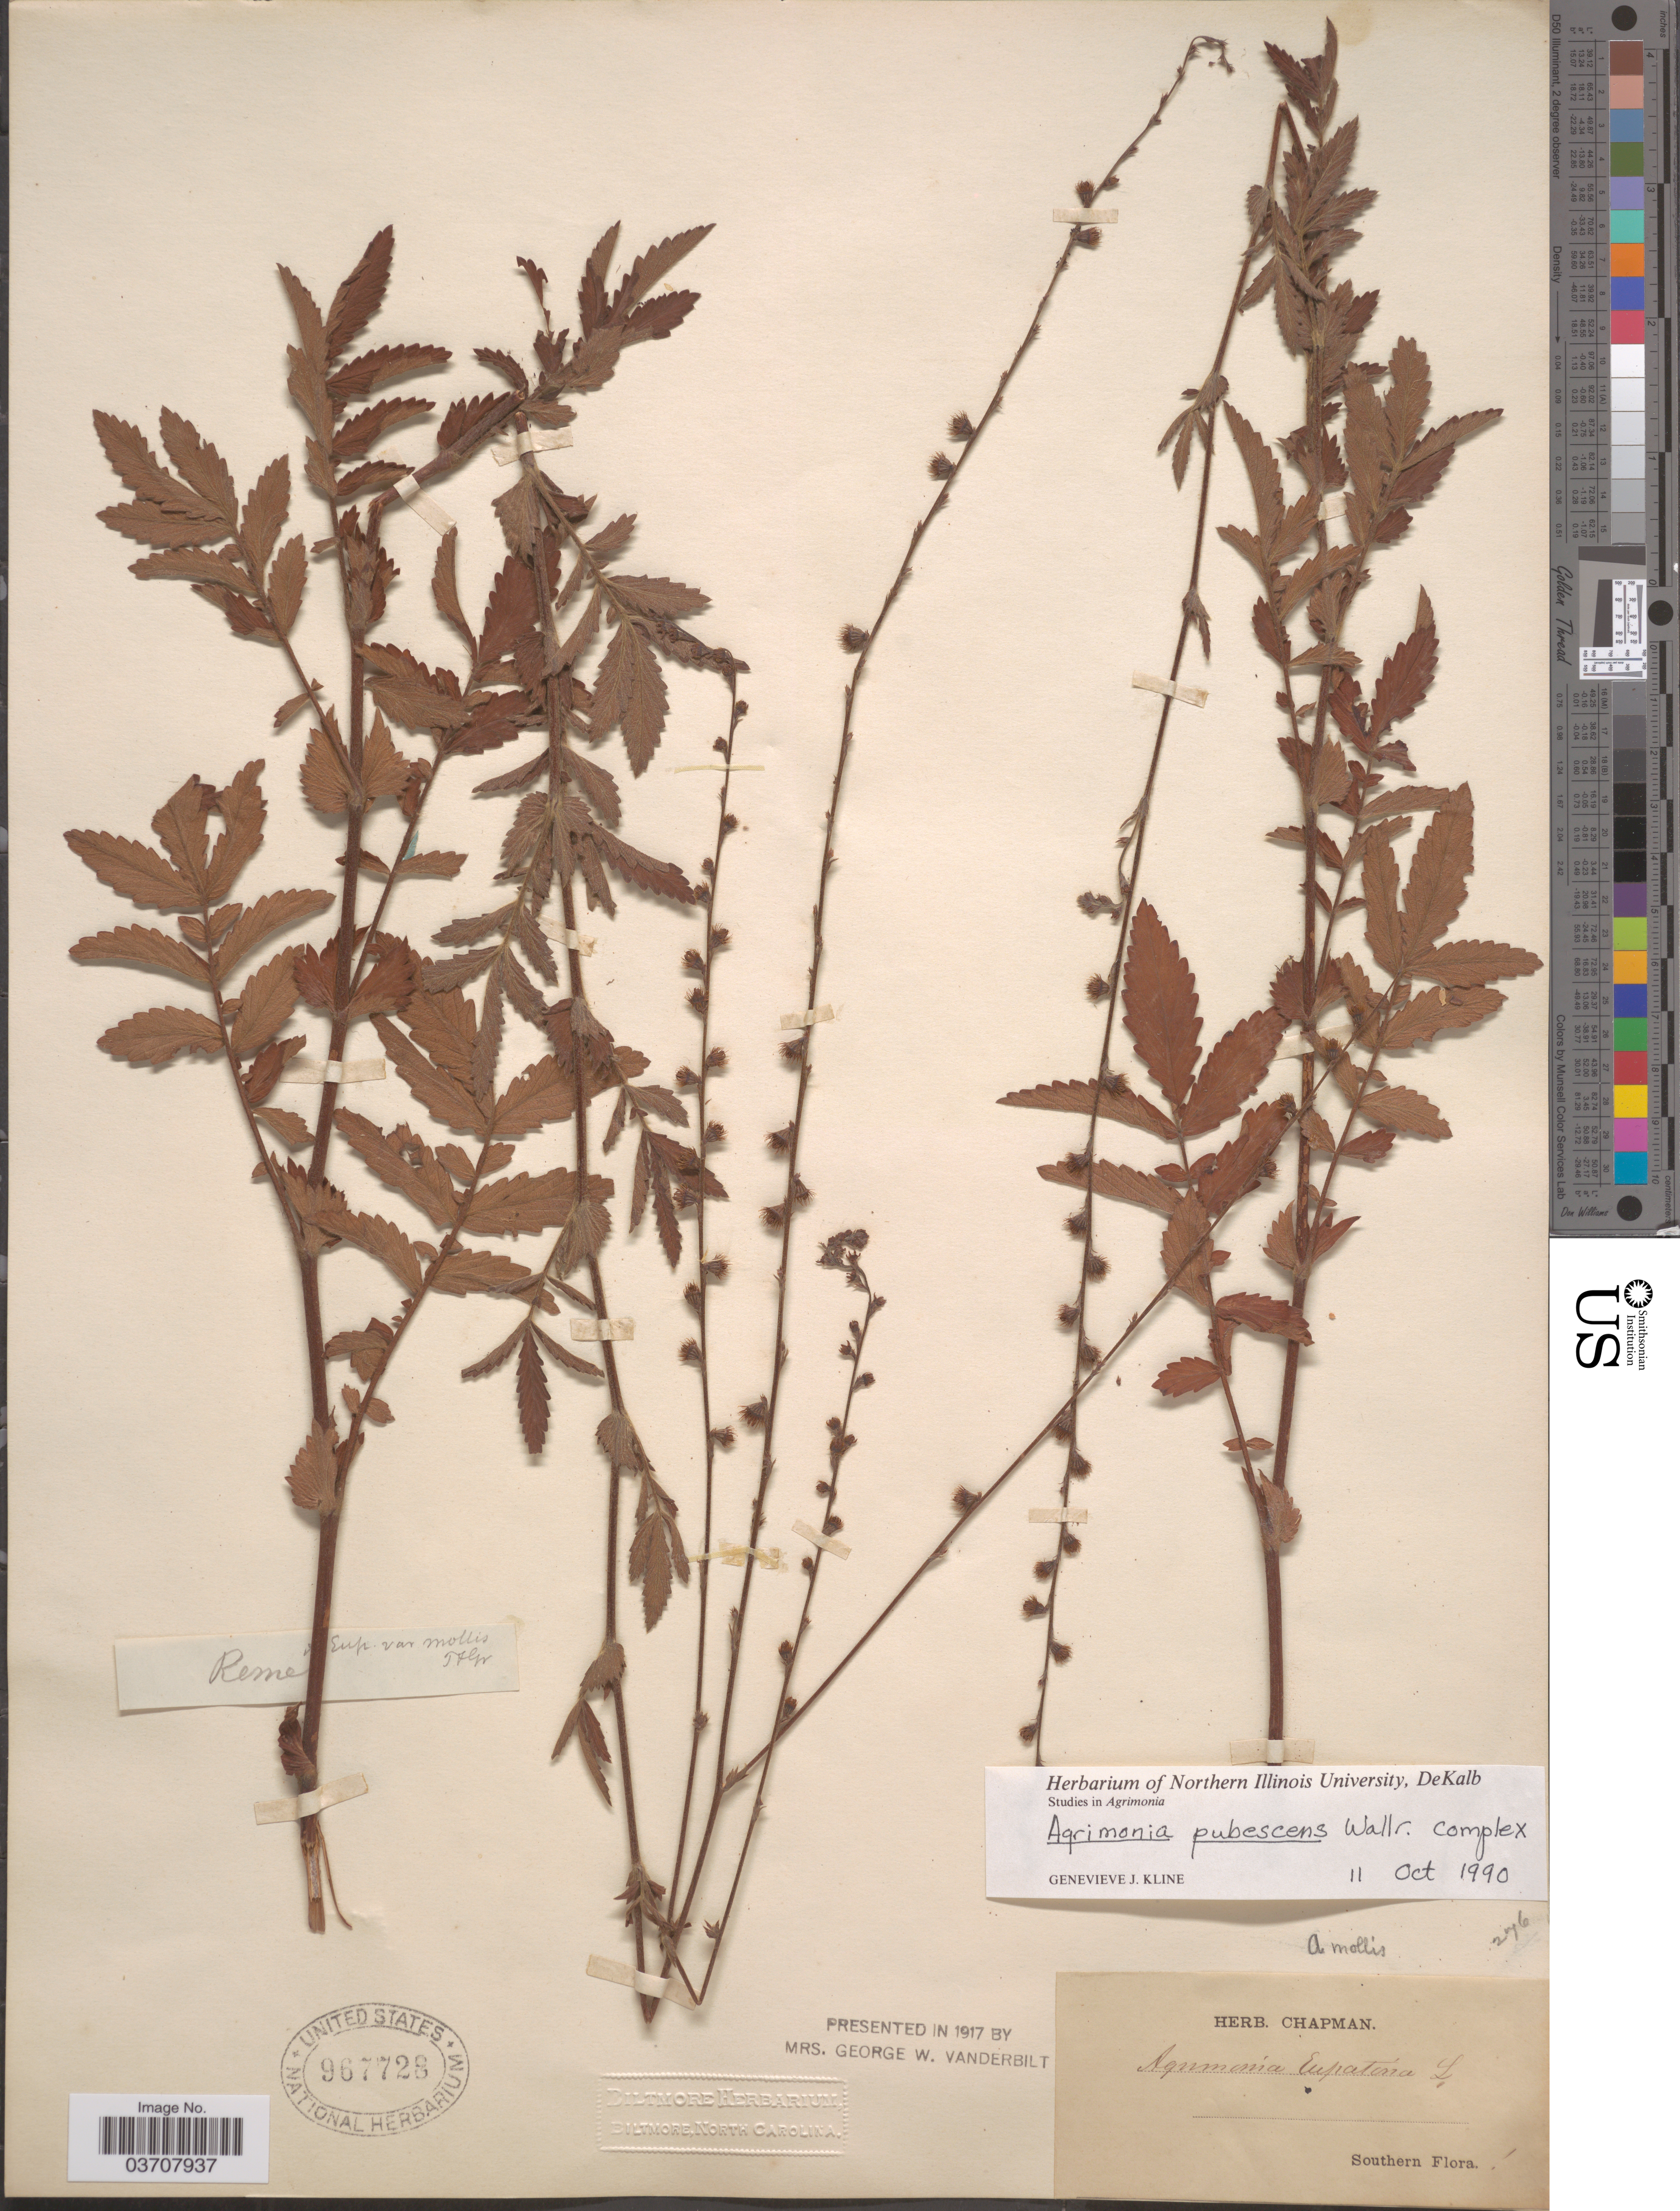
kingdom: Plantae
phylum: Tracheophyta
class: Magnoliopsida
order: Rosales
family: Rosaceae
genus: Agrimonia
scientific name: Agrimonia pubescens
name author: Wallr.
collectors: ex herb. Chapman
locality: Southern.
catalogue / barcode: US 967728